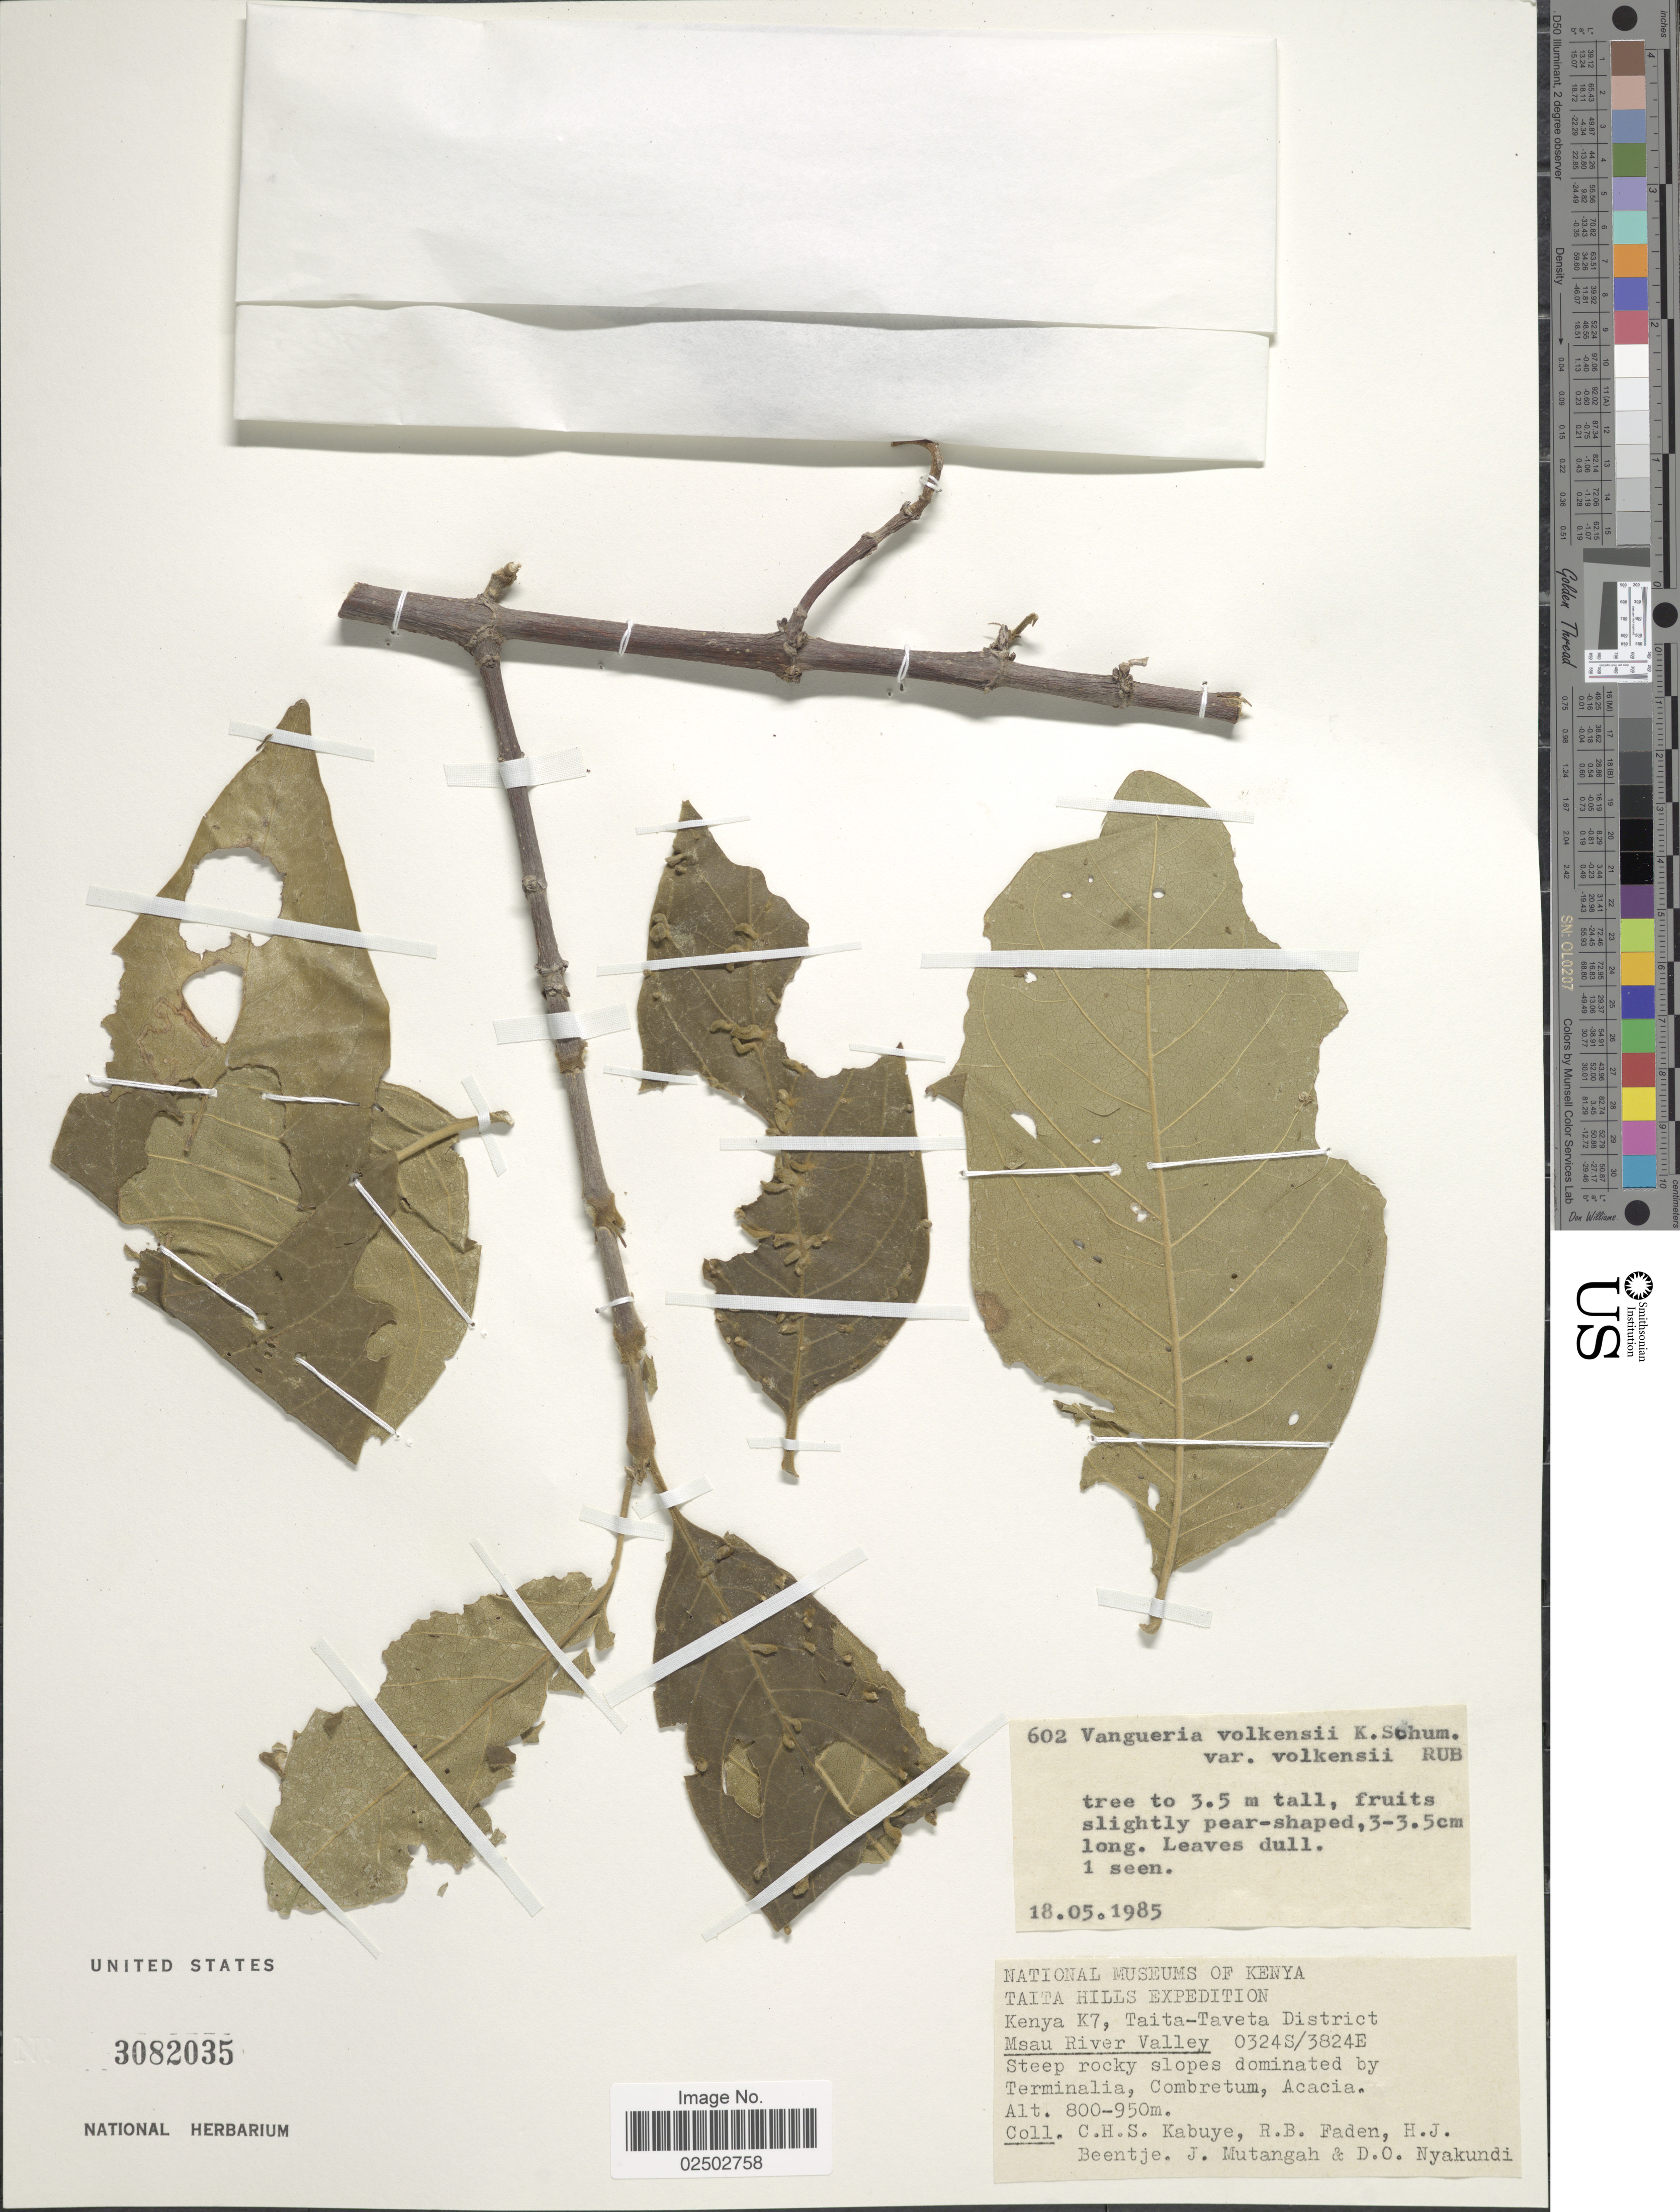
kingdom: Plantae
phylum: Tracheophyta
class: Magnoliopsida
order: Gentianales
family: Rubiaceae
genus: Vangueria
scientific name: Vangueria volkensii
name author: K. Schum.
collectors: C. Kabuye, R. B. Faden, H. J. Beentje, J. Mutangah & D. Nyakundi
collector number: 602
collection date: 1985-05-18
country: Kenya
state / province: Taita Taveta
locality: Taita Hills, Kenya K7, Taita-Taveta District, Msau River Valley, 0324S/3824E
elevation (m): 800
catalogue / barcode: US 3082035